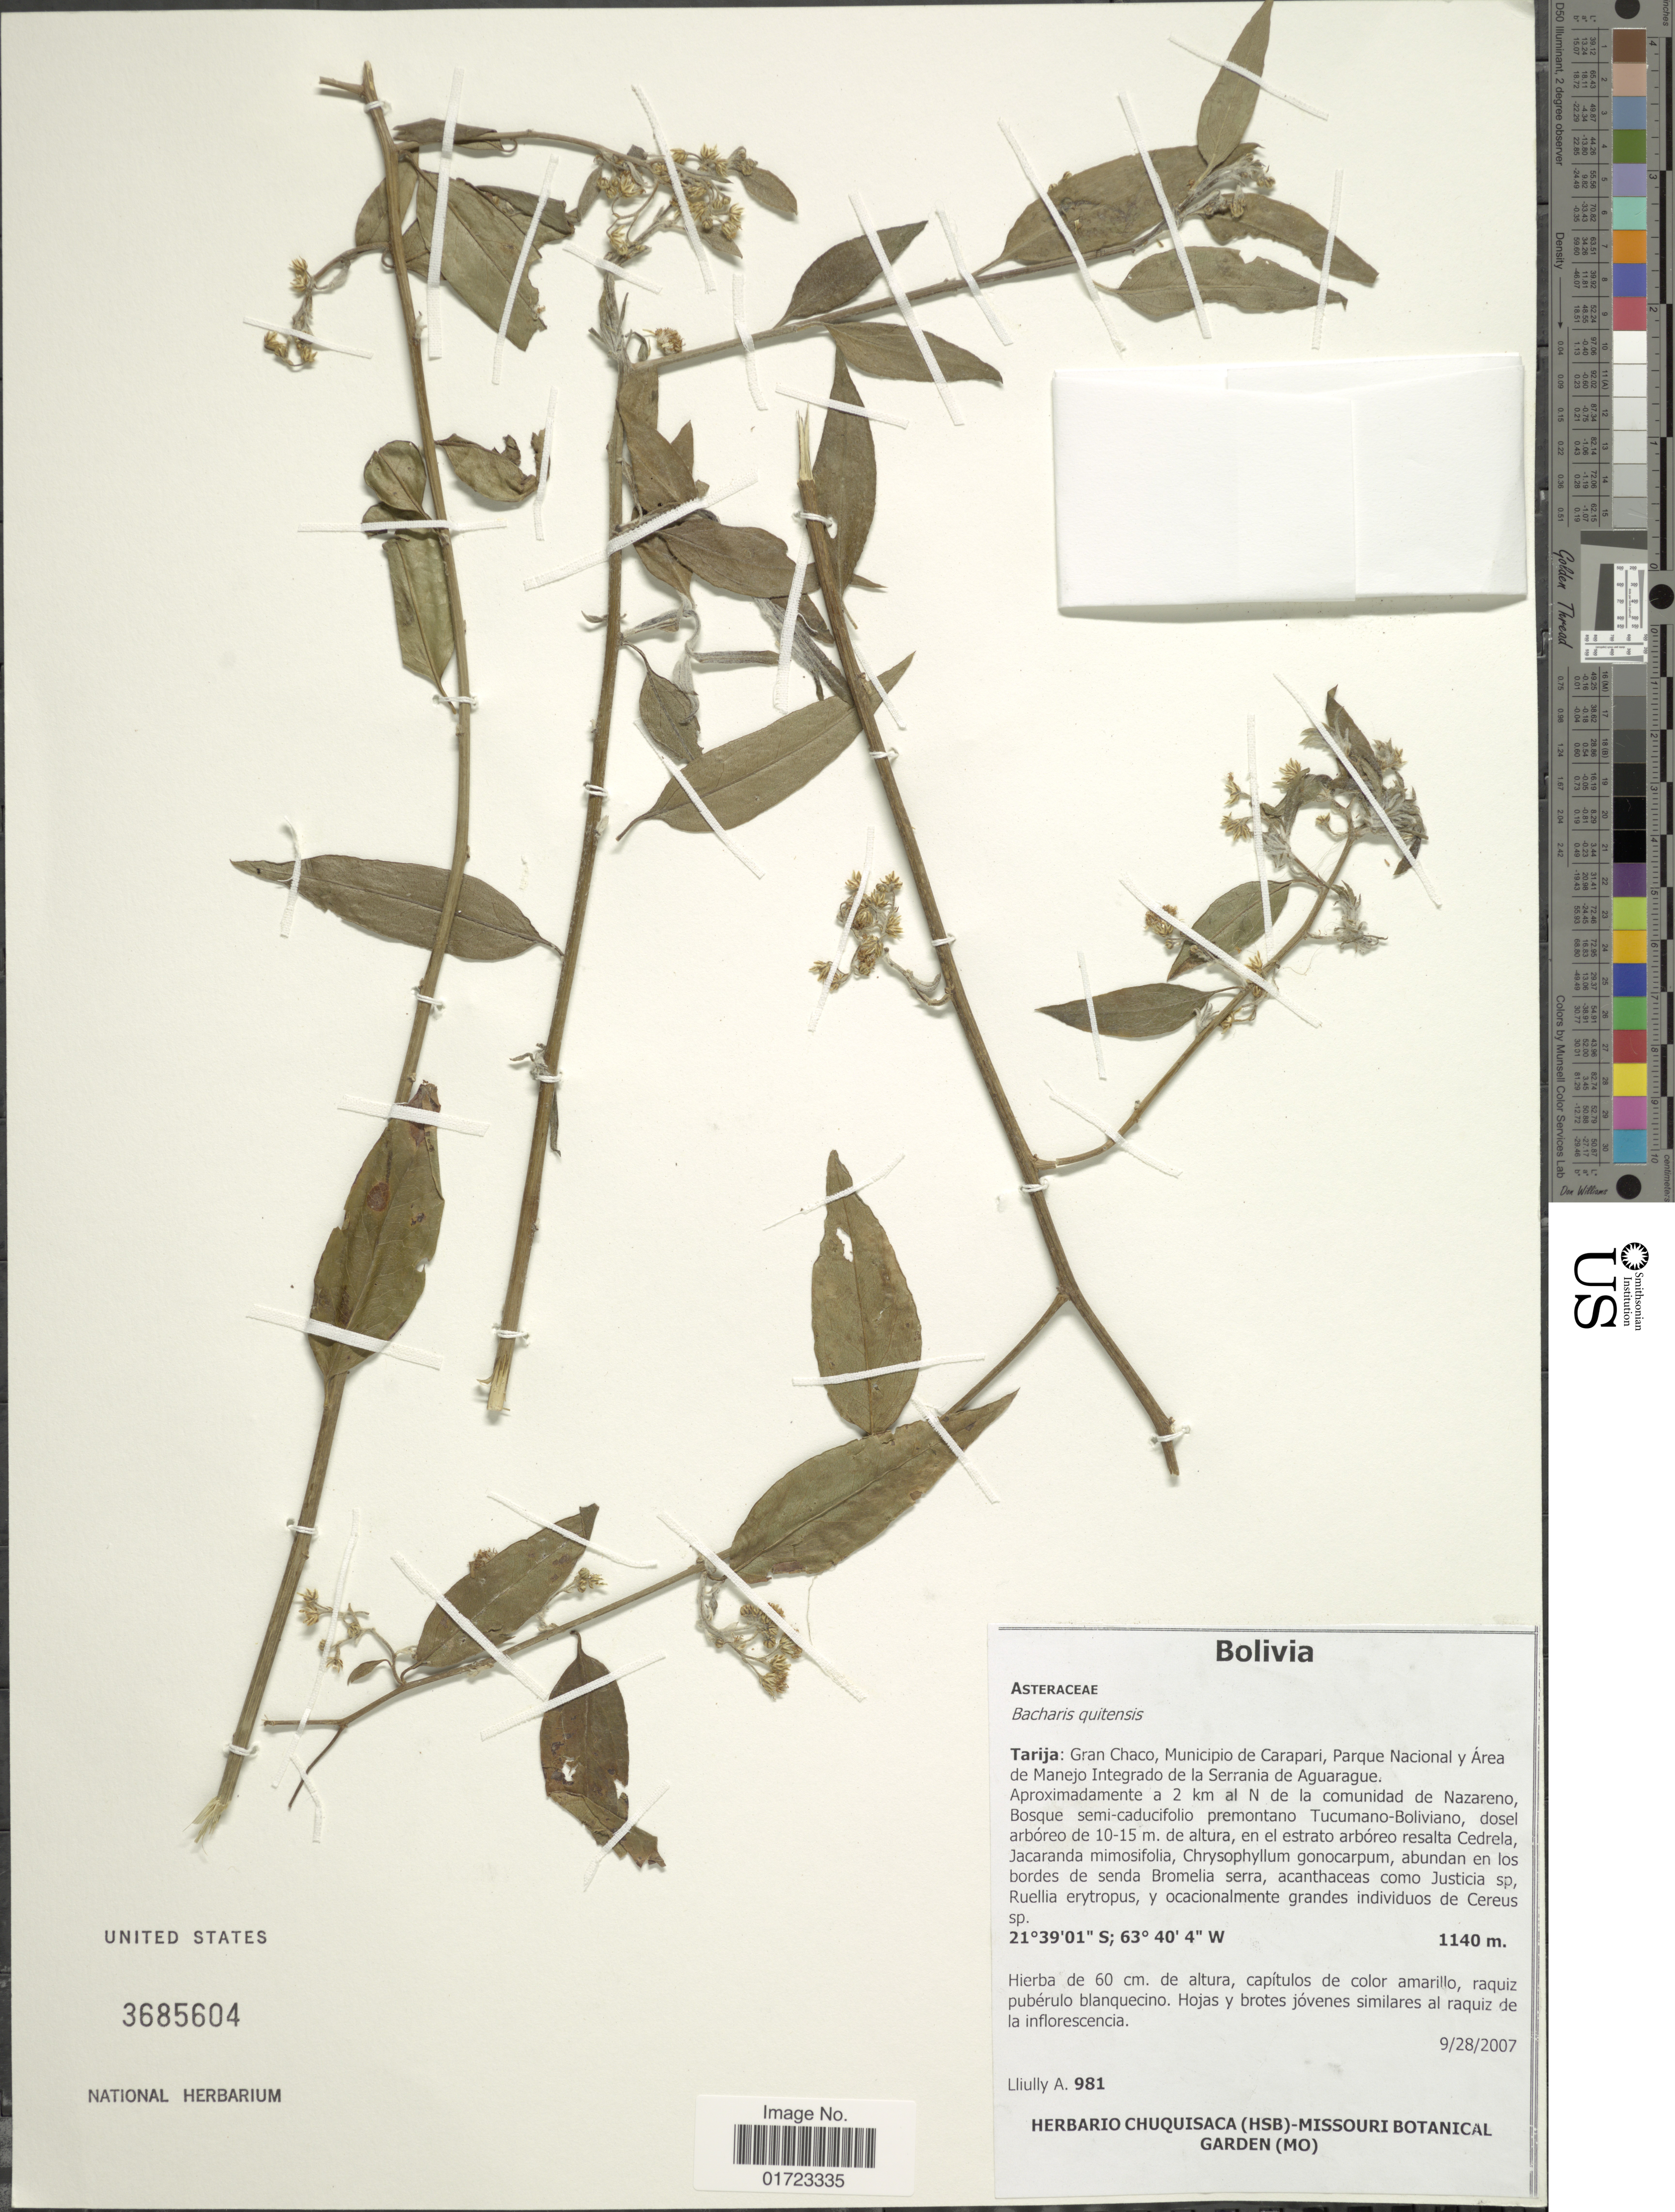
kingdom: Plantae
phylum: Tracheophyta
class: Magnoliopsida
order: Asterales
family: Asteraceae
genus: Baccharis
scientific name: Baccharis quitensis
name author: Kunth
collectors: A. Lliully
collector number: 981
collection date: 2007-09-28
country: Bolivia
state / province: Tarija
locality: Tarija: Gran Chaco, Municpio de Carapari, Parque Nacional y Area de Manejo Integrado de la Serrania de Aguarague. Aproximadamente a 2 km al N de la comunidad de Nazareno, Bosque semi-Caducifolio premontano Tucumano-Boliviano.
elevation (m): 1140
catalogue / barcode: US 3685604